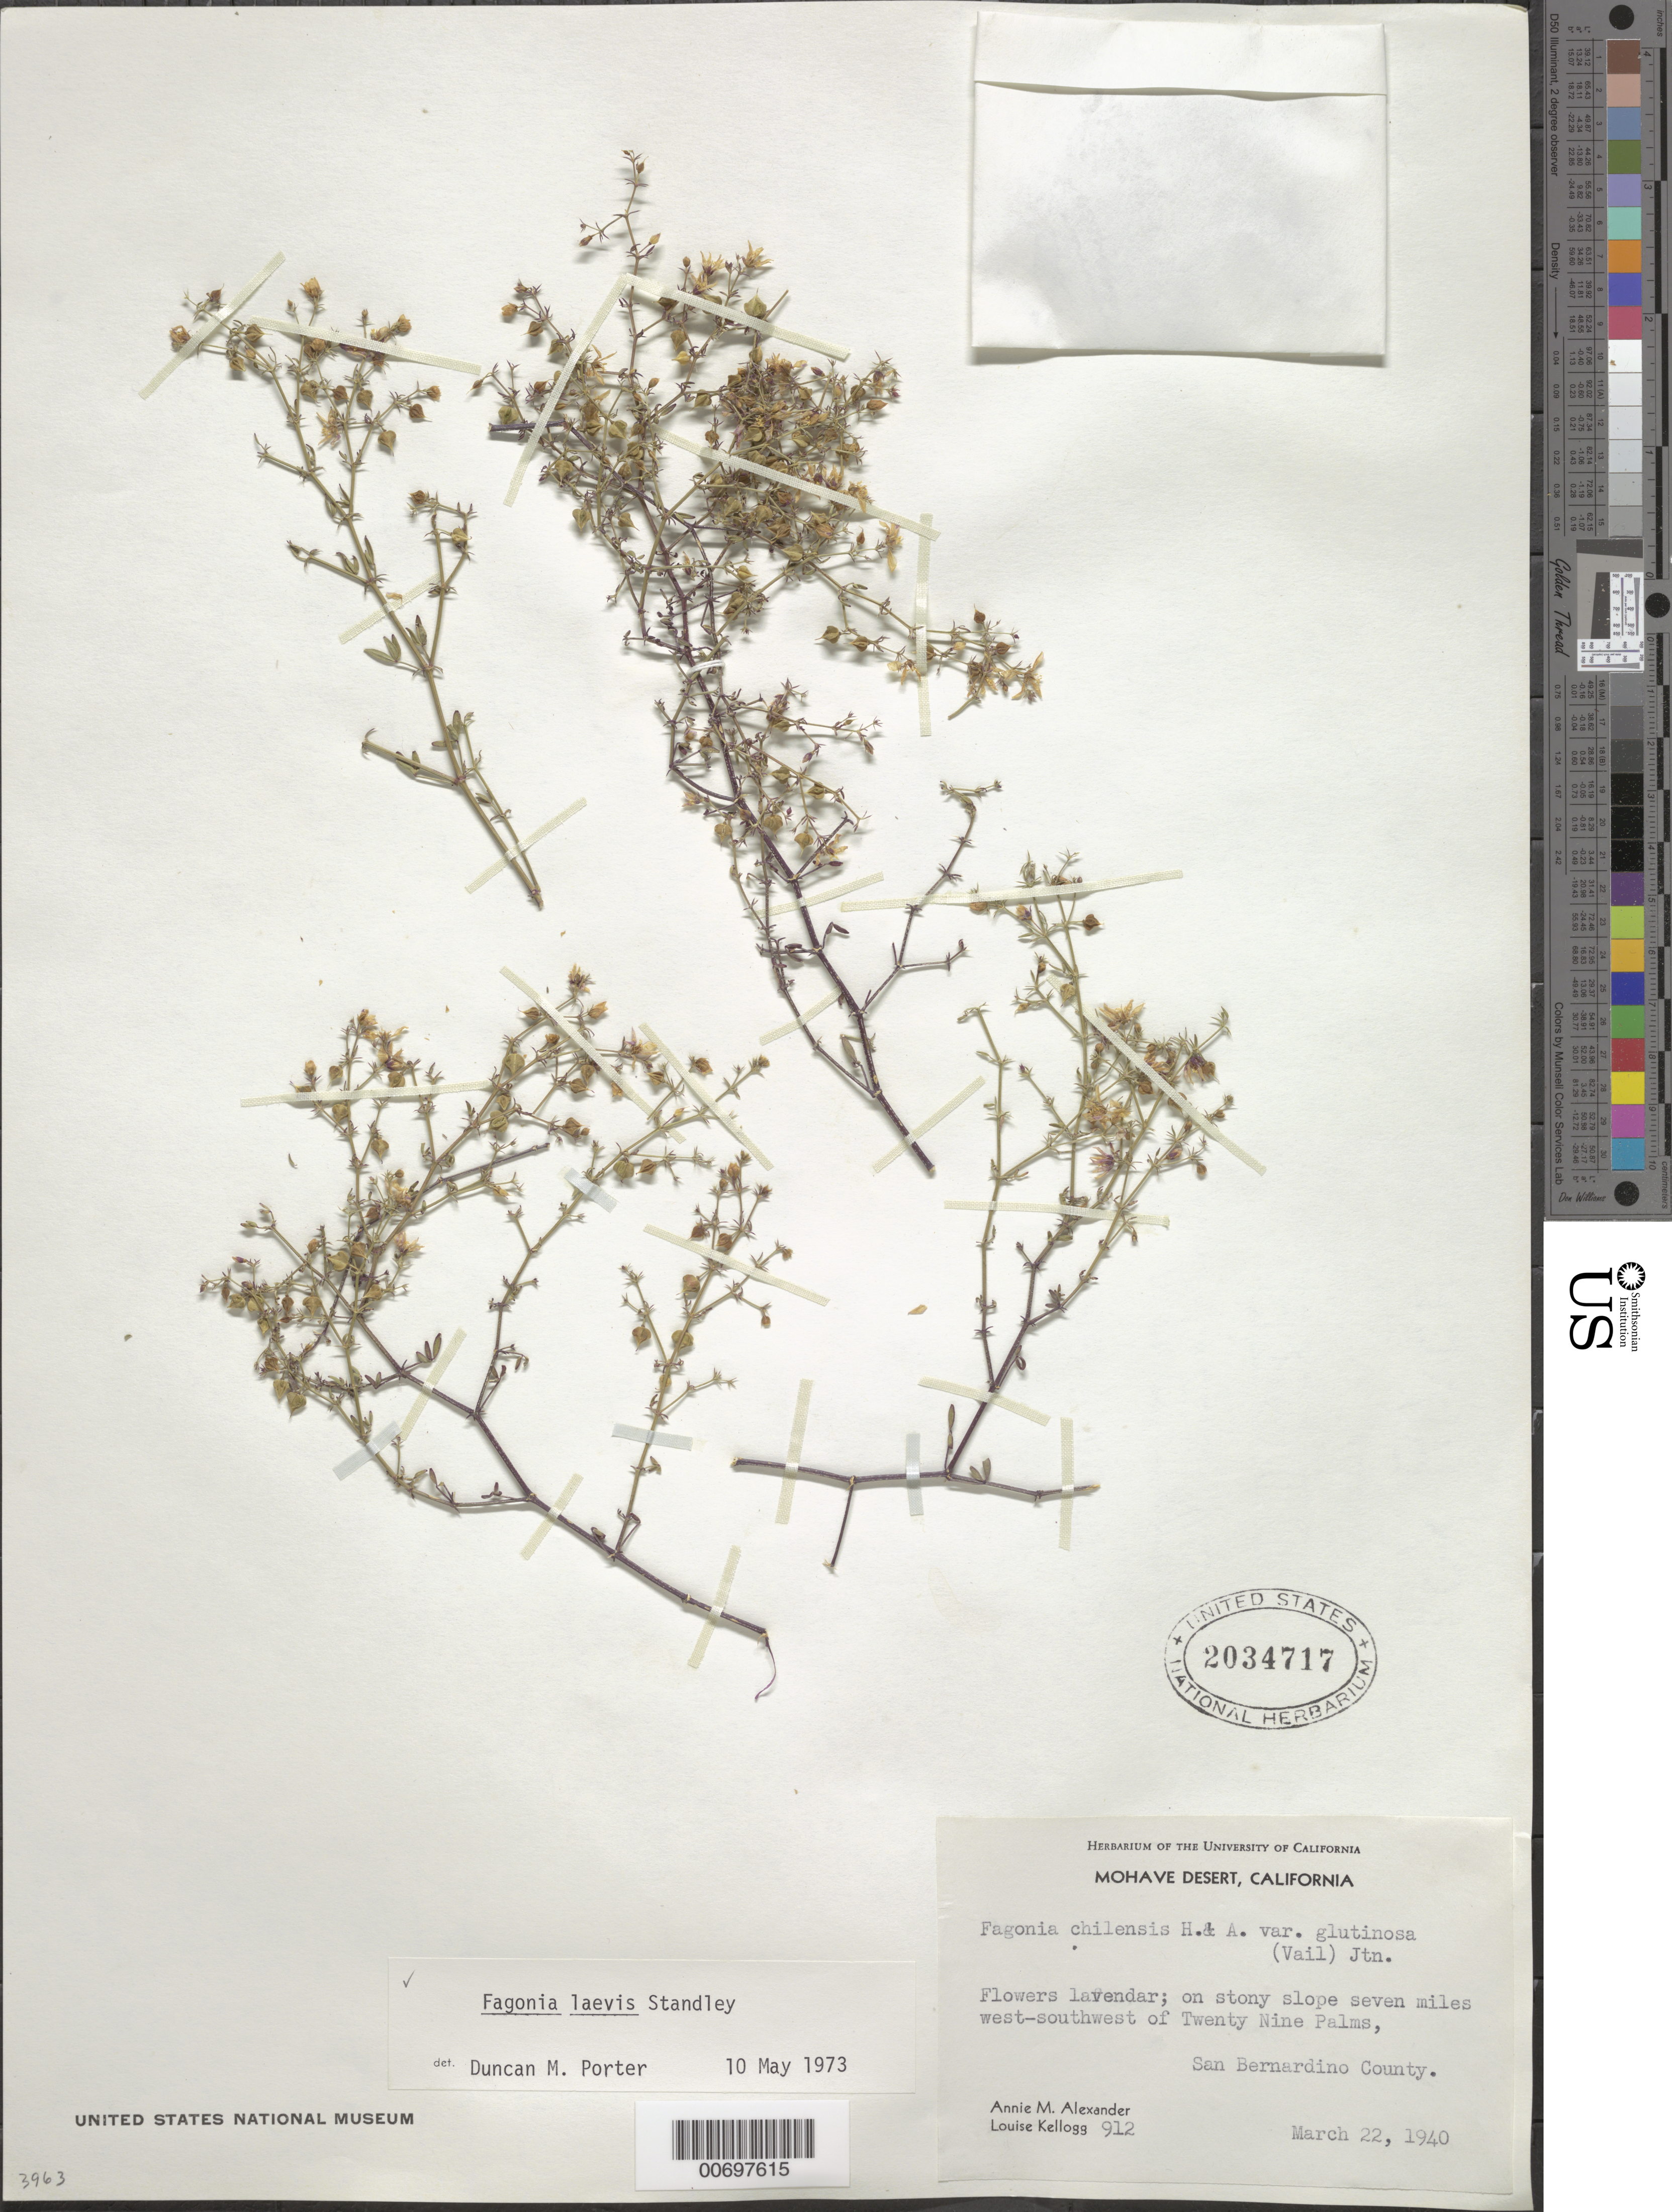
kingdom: Plantae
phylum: Tracheophyta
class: Magnoliopsida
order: Zygophyllales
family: Zygophyllaceae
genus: Fagonia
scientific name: Fagonia laevis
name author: Standl.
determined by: Porter, D. M.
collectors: A. M. Alexander & L. Kellogg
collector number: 912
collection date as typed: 22 Mar 1940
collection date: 1940-03-22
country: United States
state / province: California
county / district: San Bernardino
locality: Mohave Desert, seven miles west-southwest of Twenty Nine Palms.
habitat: Stony slope.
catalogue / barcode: US 2034717